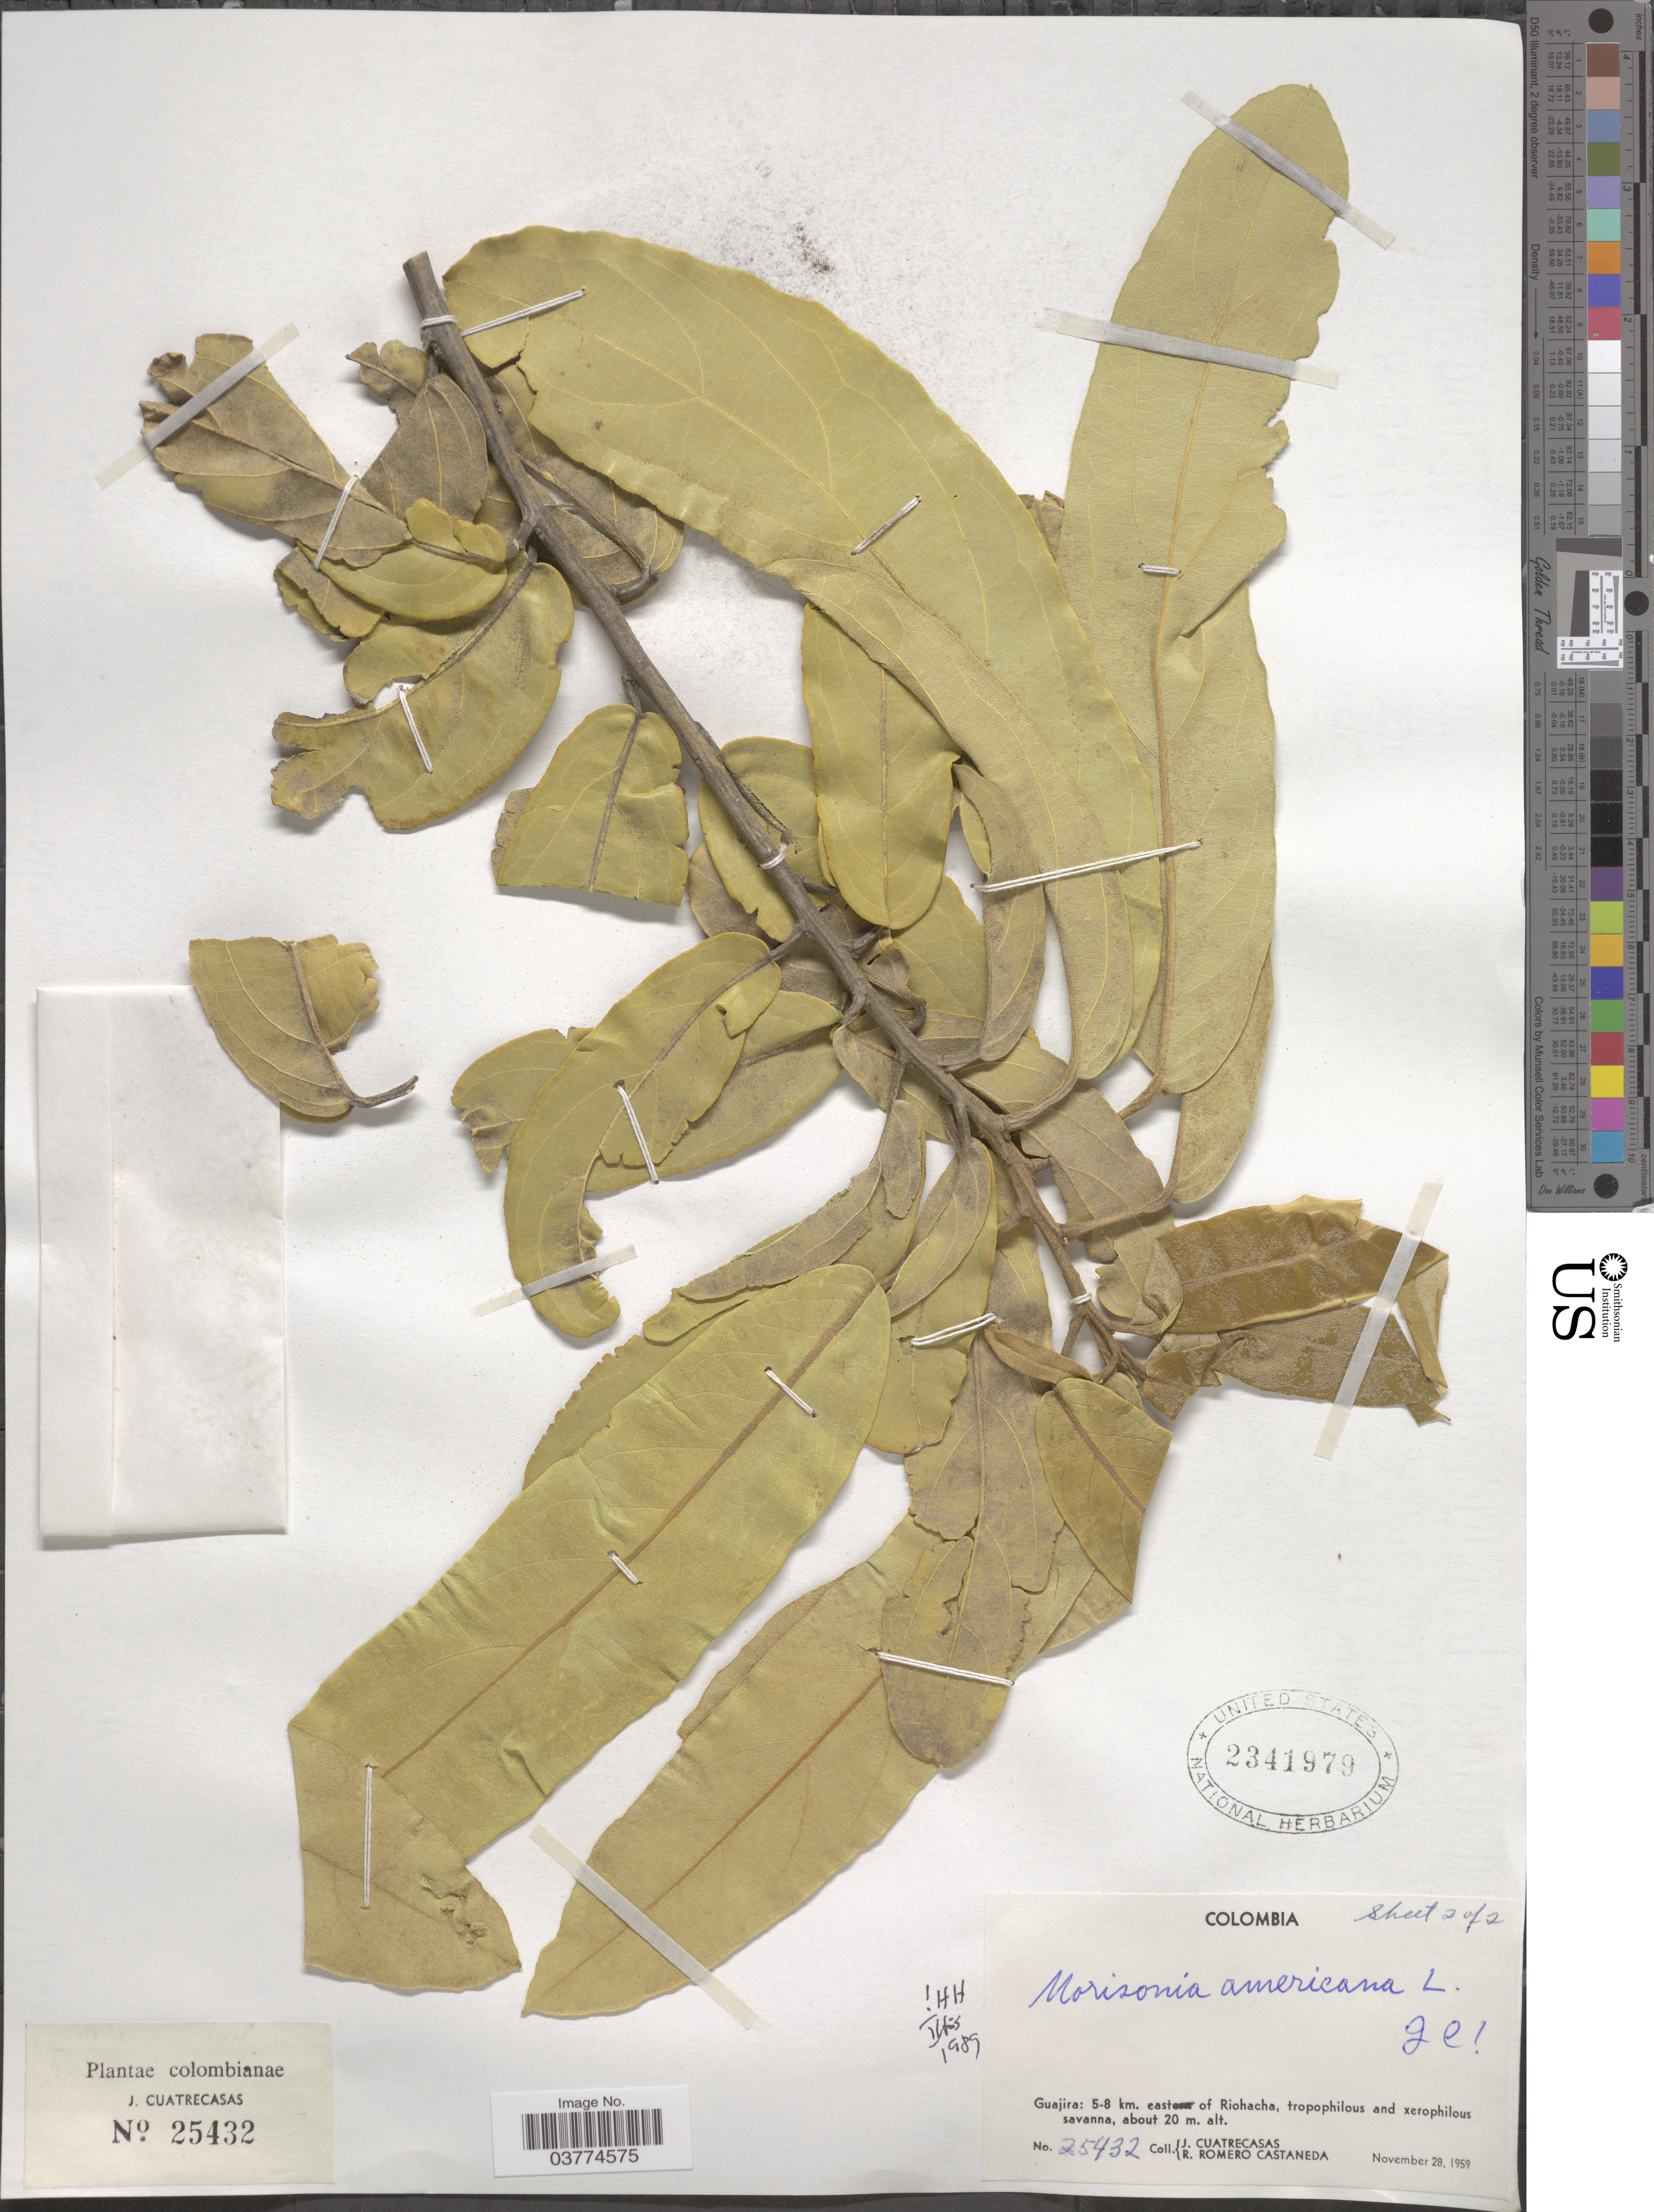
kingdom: Plantae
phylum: Tracheophyta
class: Magnoliopsida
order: Brassicales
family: Capparaceae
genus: Morisonia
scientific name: Morisonia americana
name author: L.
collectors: J. Cuatrecasas & R. Romero Castañeda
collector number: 25432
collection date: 1959-11-28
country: Colombia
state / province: La Guajira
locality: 5-8 km. east of Riohacha, tropophilous and xerophilous savanna.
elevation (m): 20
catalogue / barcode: US 2341979